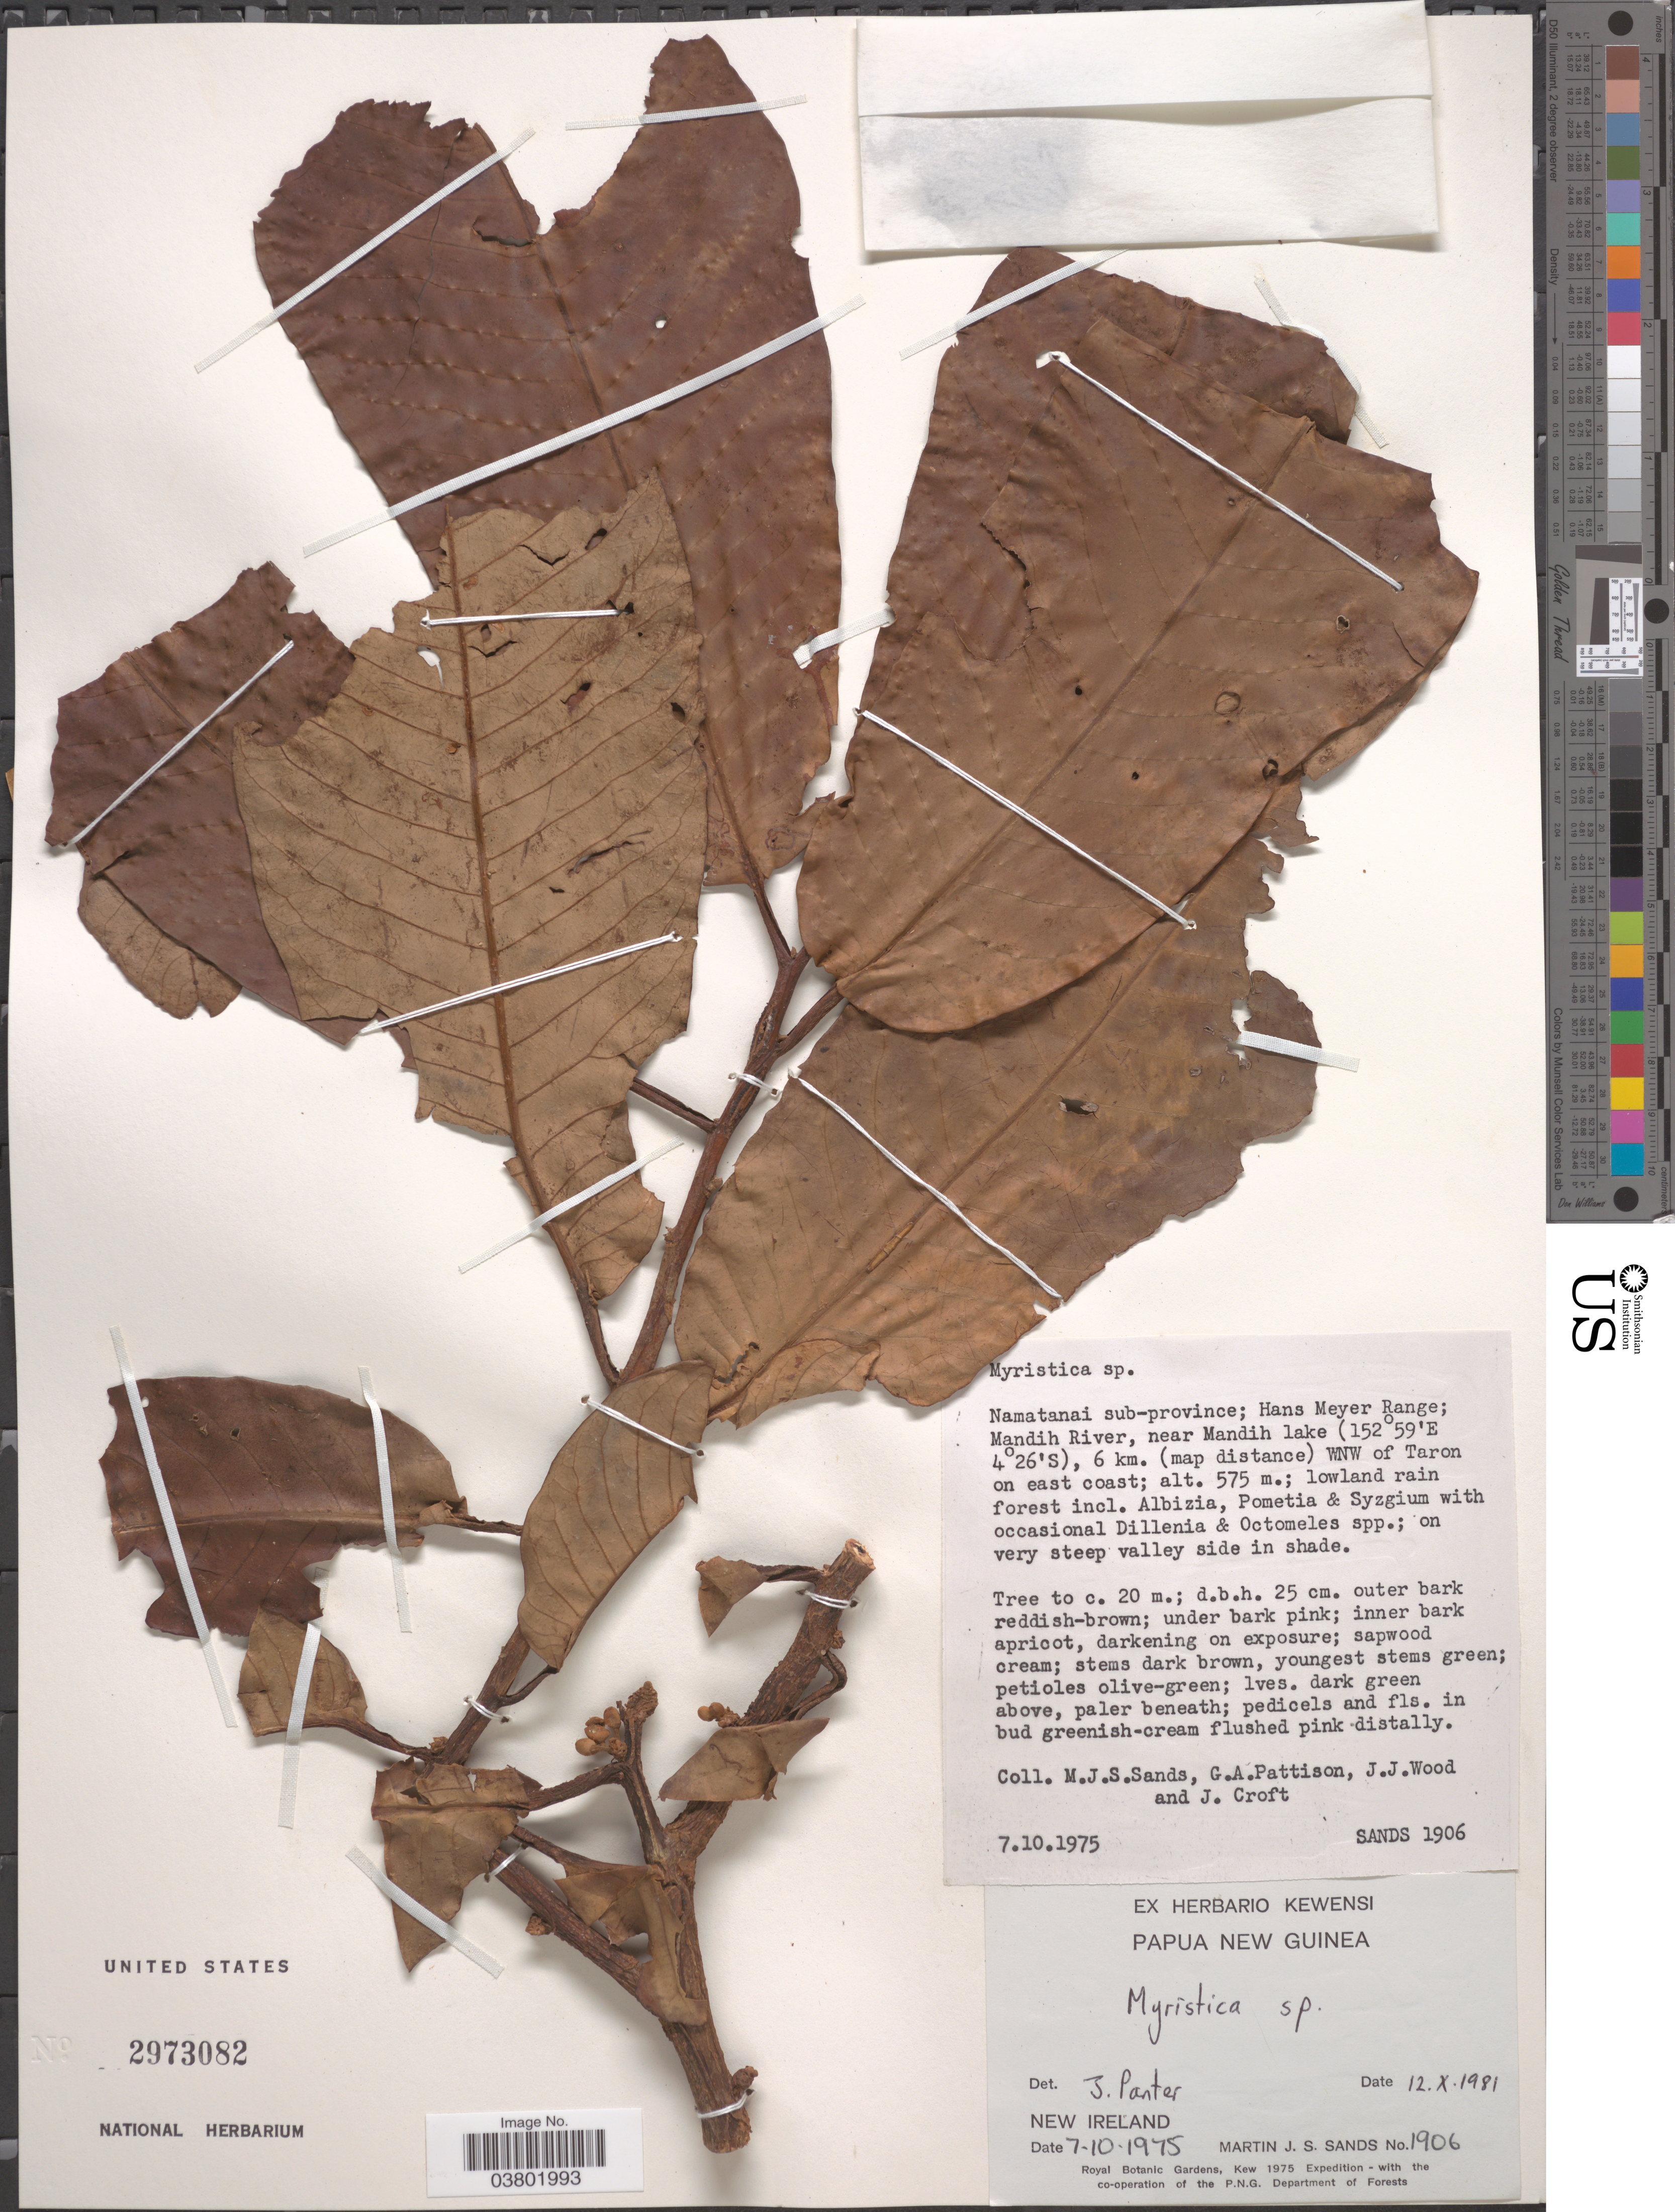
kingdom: Plantae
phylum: Tracheophyta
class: Magnoliopsida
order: Magnoliales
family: Myristicaceae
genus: Myristica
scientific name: Myristica sp.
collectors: M. Sands, G. Pattison, J. Wood & J. Croft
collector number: SANDS 1906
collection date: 1975-10-07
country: Papua New Guinea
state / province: New Ireland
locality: Namatanai sub-province; Hans Meyer Range; Mandih River, near Mandih lake, 6 km. (map distance) WNW of Taron on east coast.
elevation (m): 575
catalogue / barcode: US 2973082